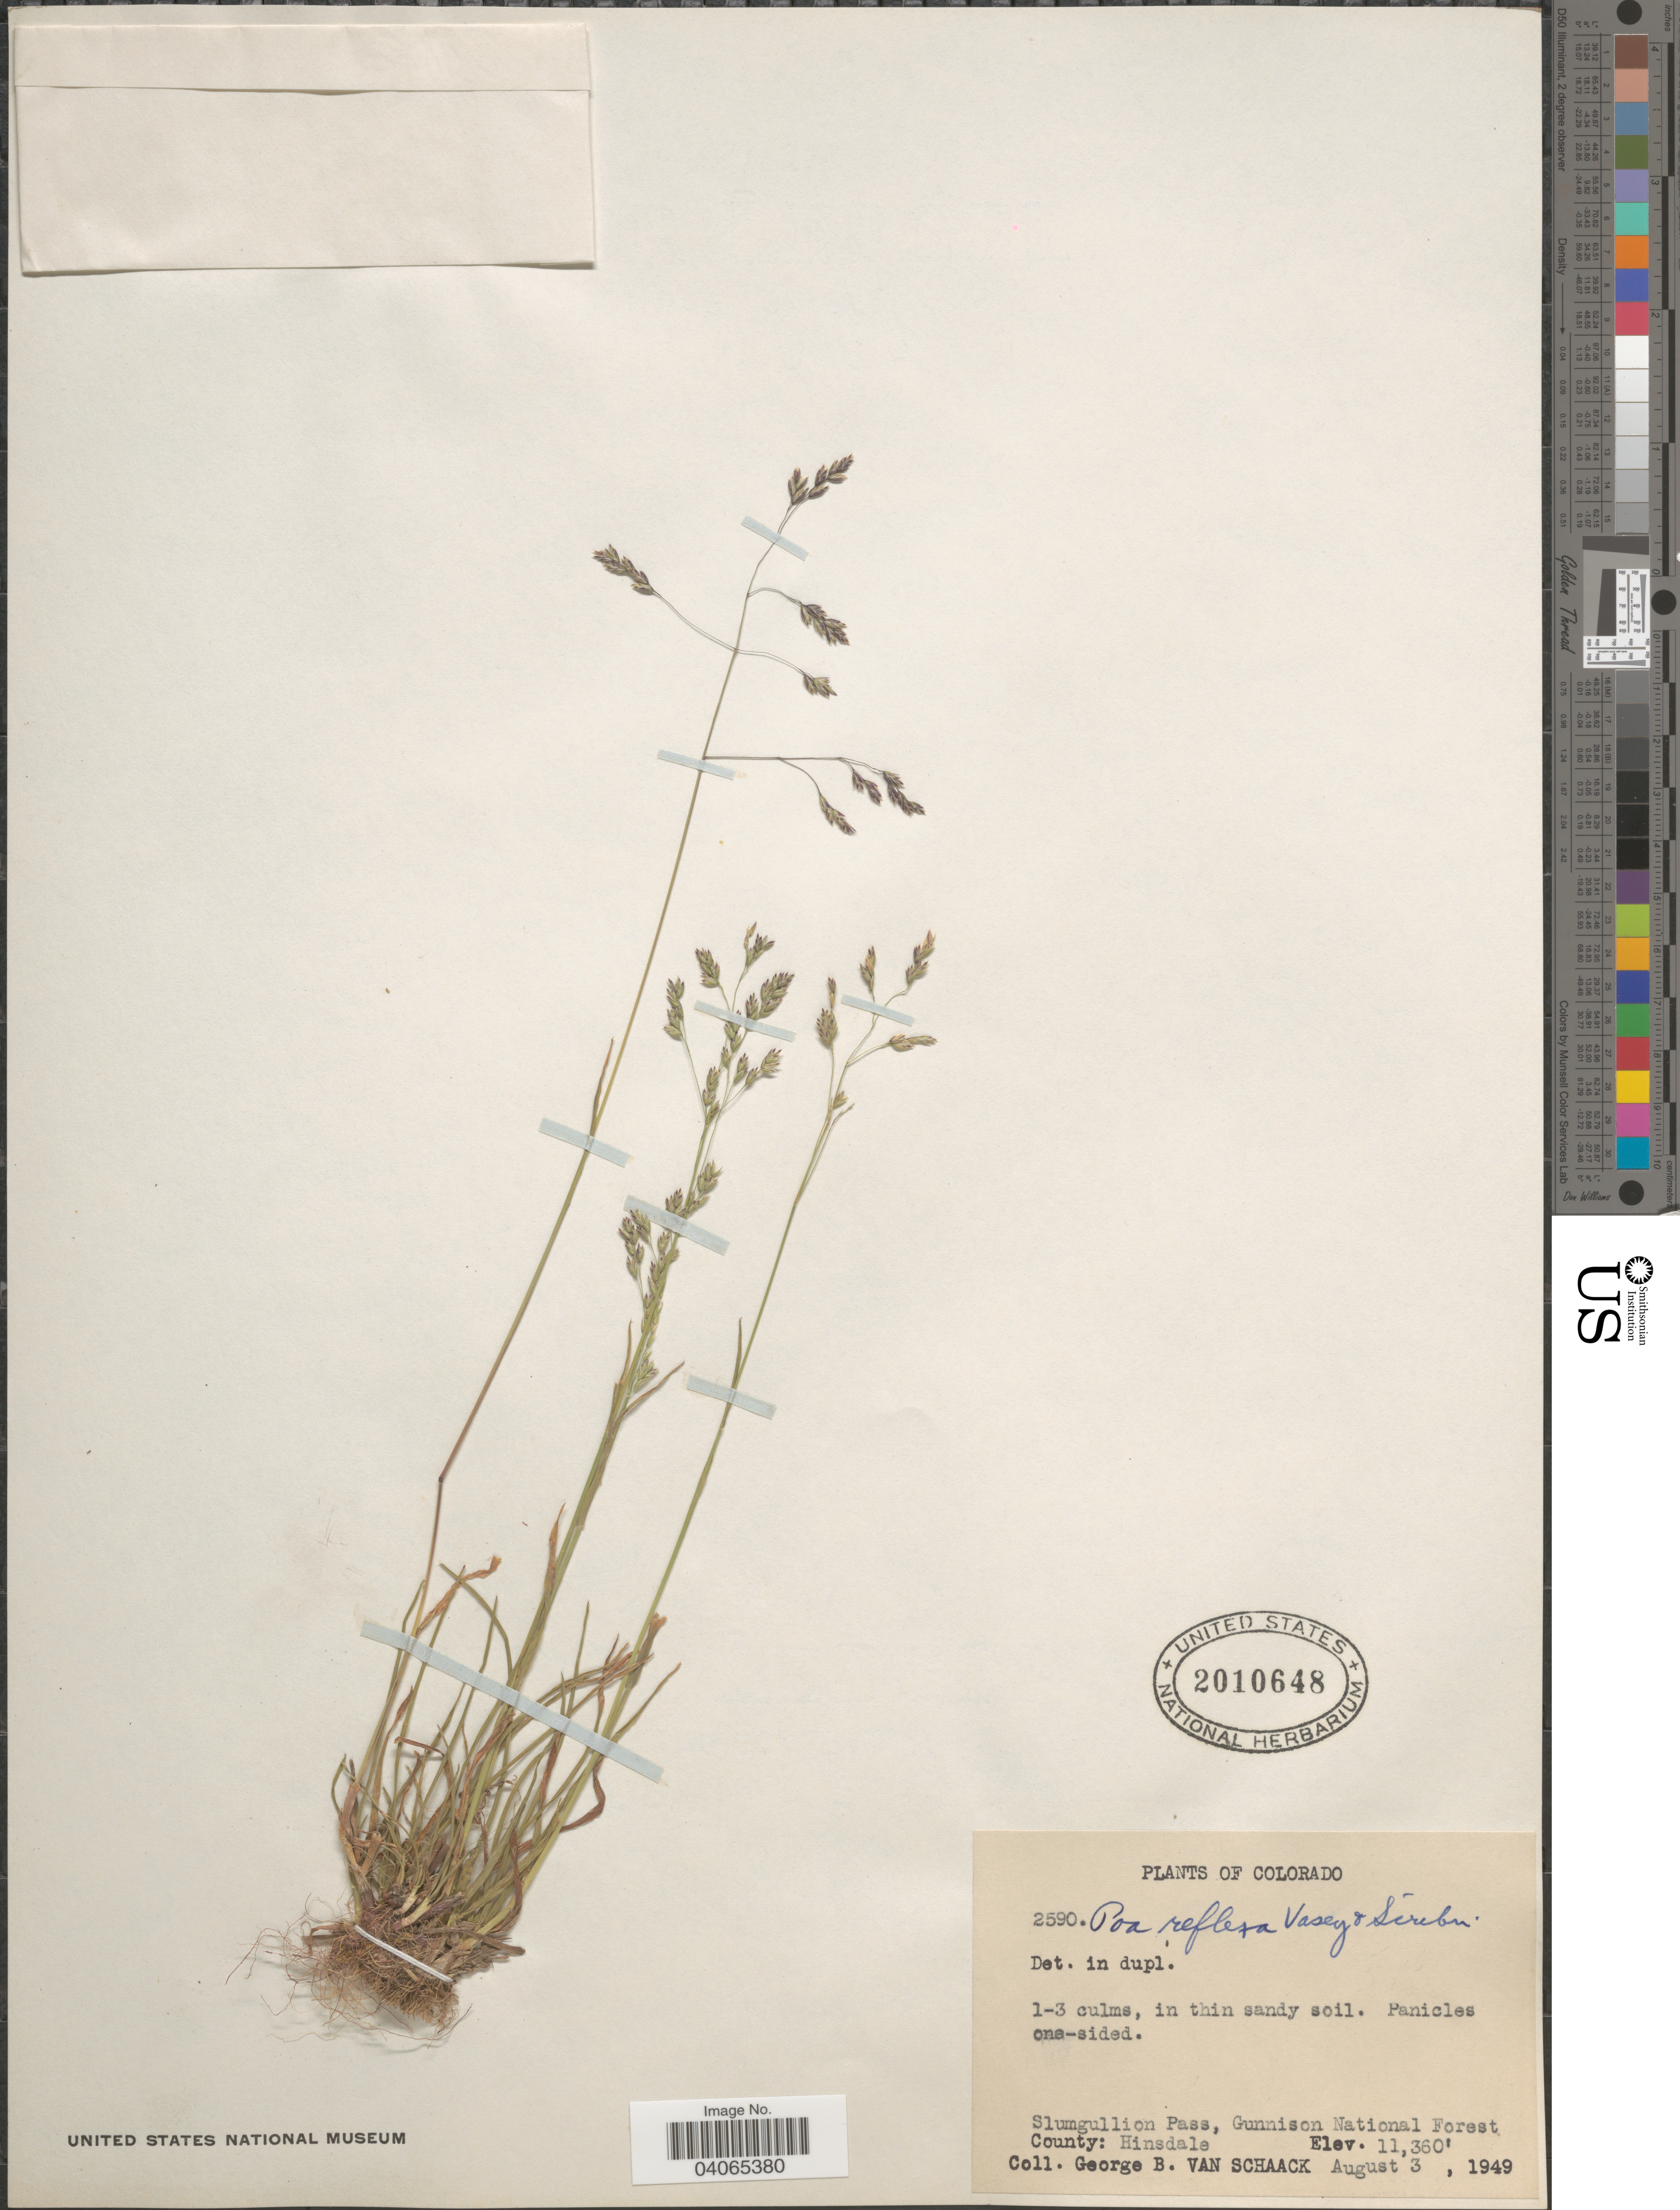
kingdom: Plantae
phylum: Tracheophyta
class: Liliopsida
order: Poales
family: Poaceae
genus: Poa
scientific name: Poa reflexa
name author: Vasey & Scribn.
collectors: G. Van Schaack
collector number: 2590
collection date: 1949-08-03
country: United States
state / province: Colorado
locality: Slumgullion Pass, Gunnison National Forest. County: Hinsdale.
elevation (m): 3463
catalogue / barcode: US 2010648